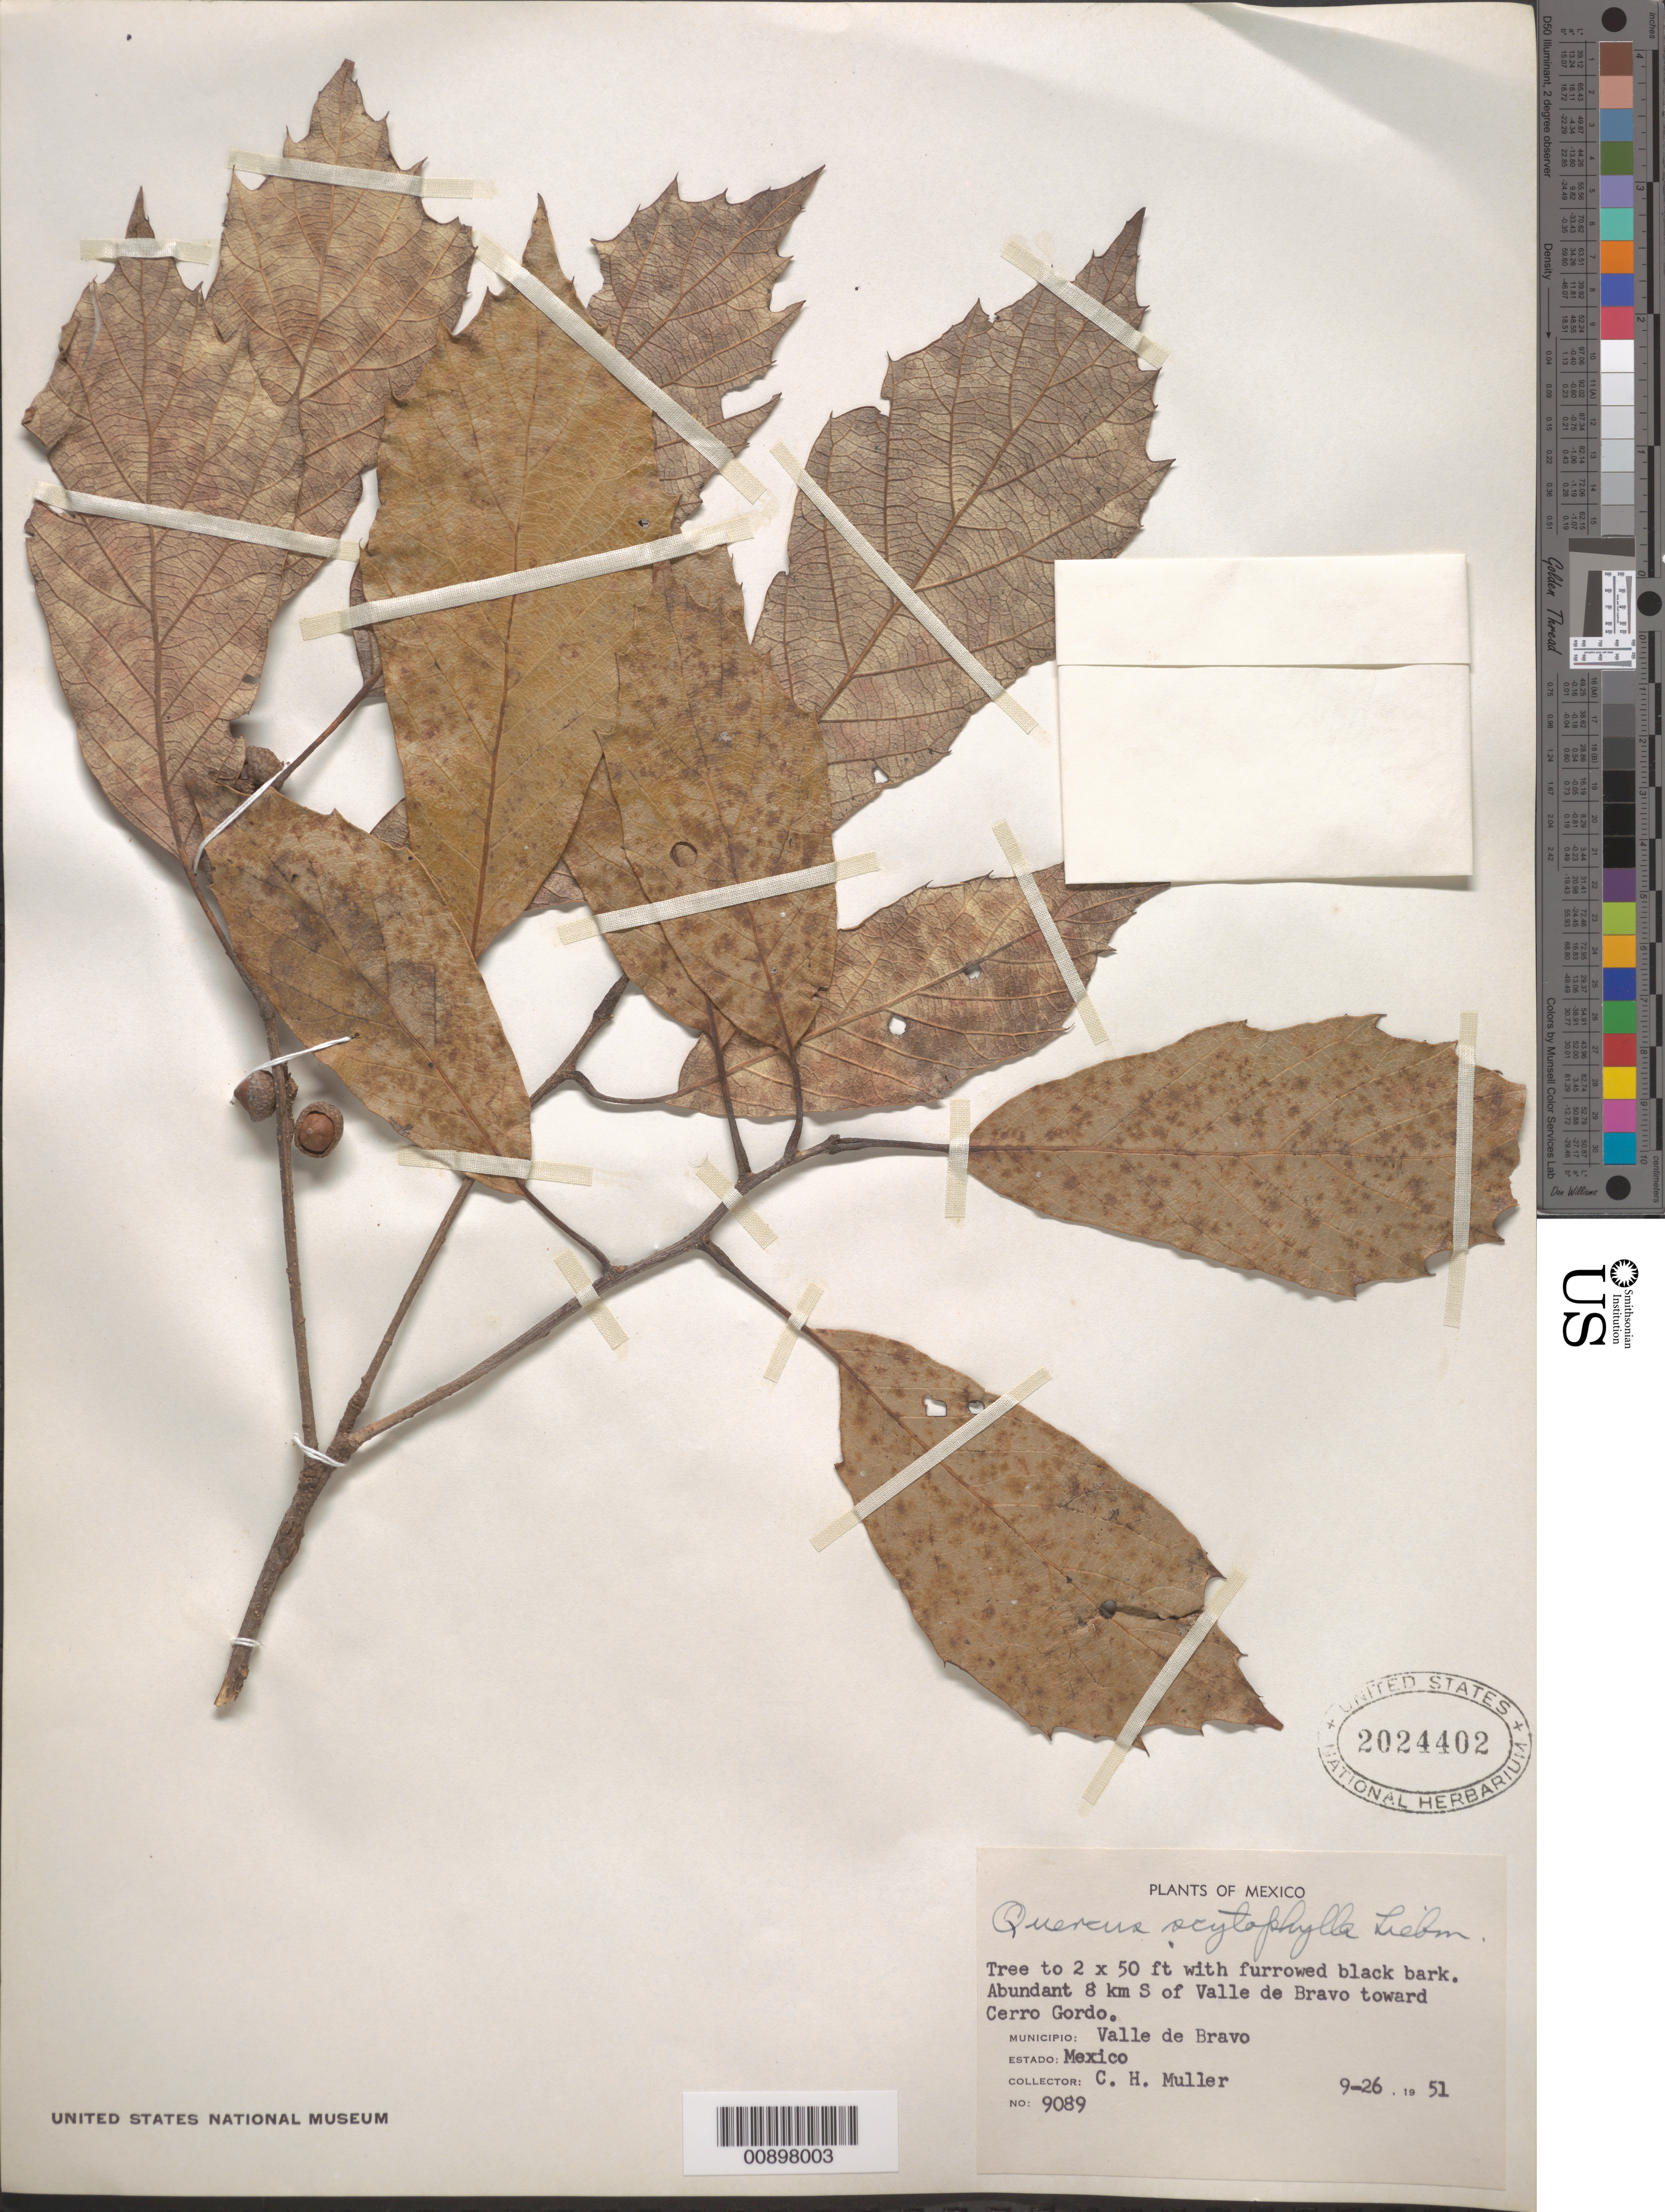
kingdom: Plantae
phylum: Tracheophyta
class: Magnoliopsida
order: Fagales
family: Fagaceae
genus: Quercus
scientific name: Quercus scytophylla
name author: Liebm.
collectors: C. H. Muller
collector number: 9089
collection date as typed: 26 Sep 1951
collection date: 1951-09-26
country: Mexico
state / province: México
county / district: Valle de Bravo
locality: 8 km S of Valle de Bravo toward Cerro Gordo. Municipio Valle de Bravo, Estado México.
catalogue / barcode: US 2024402